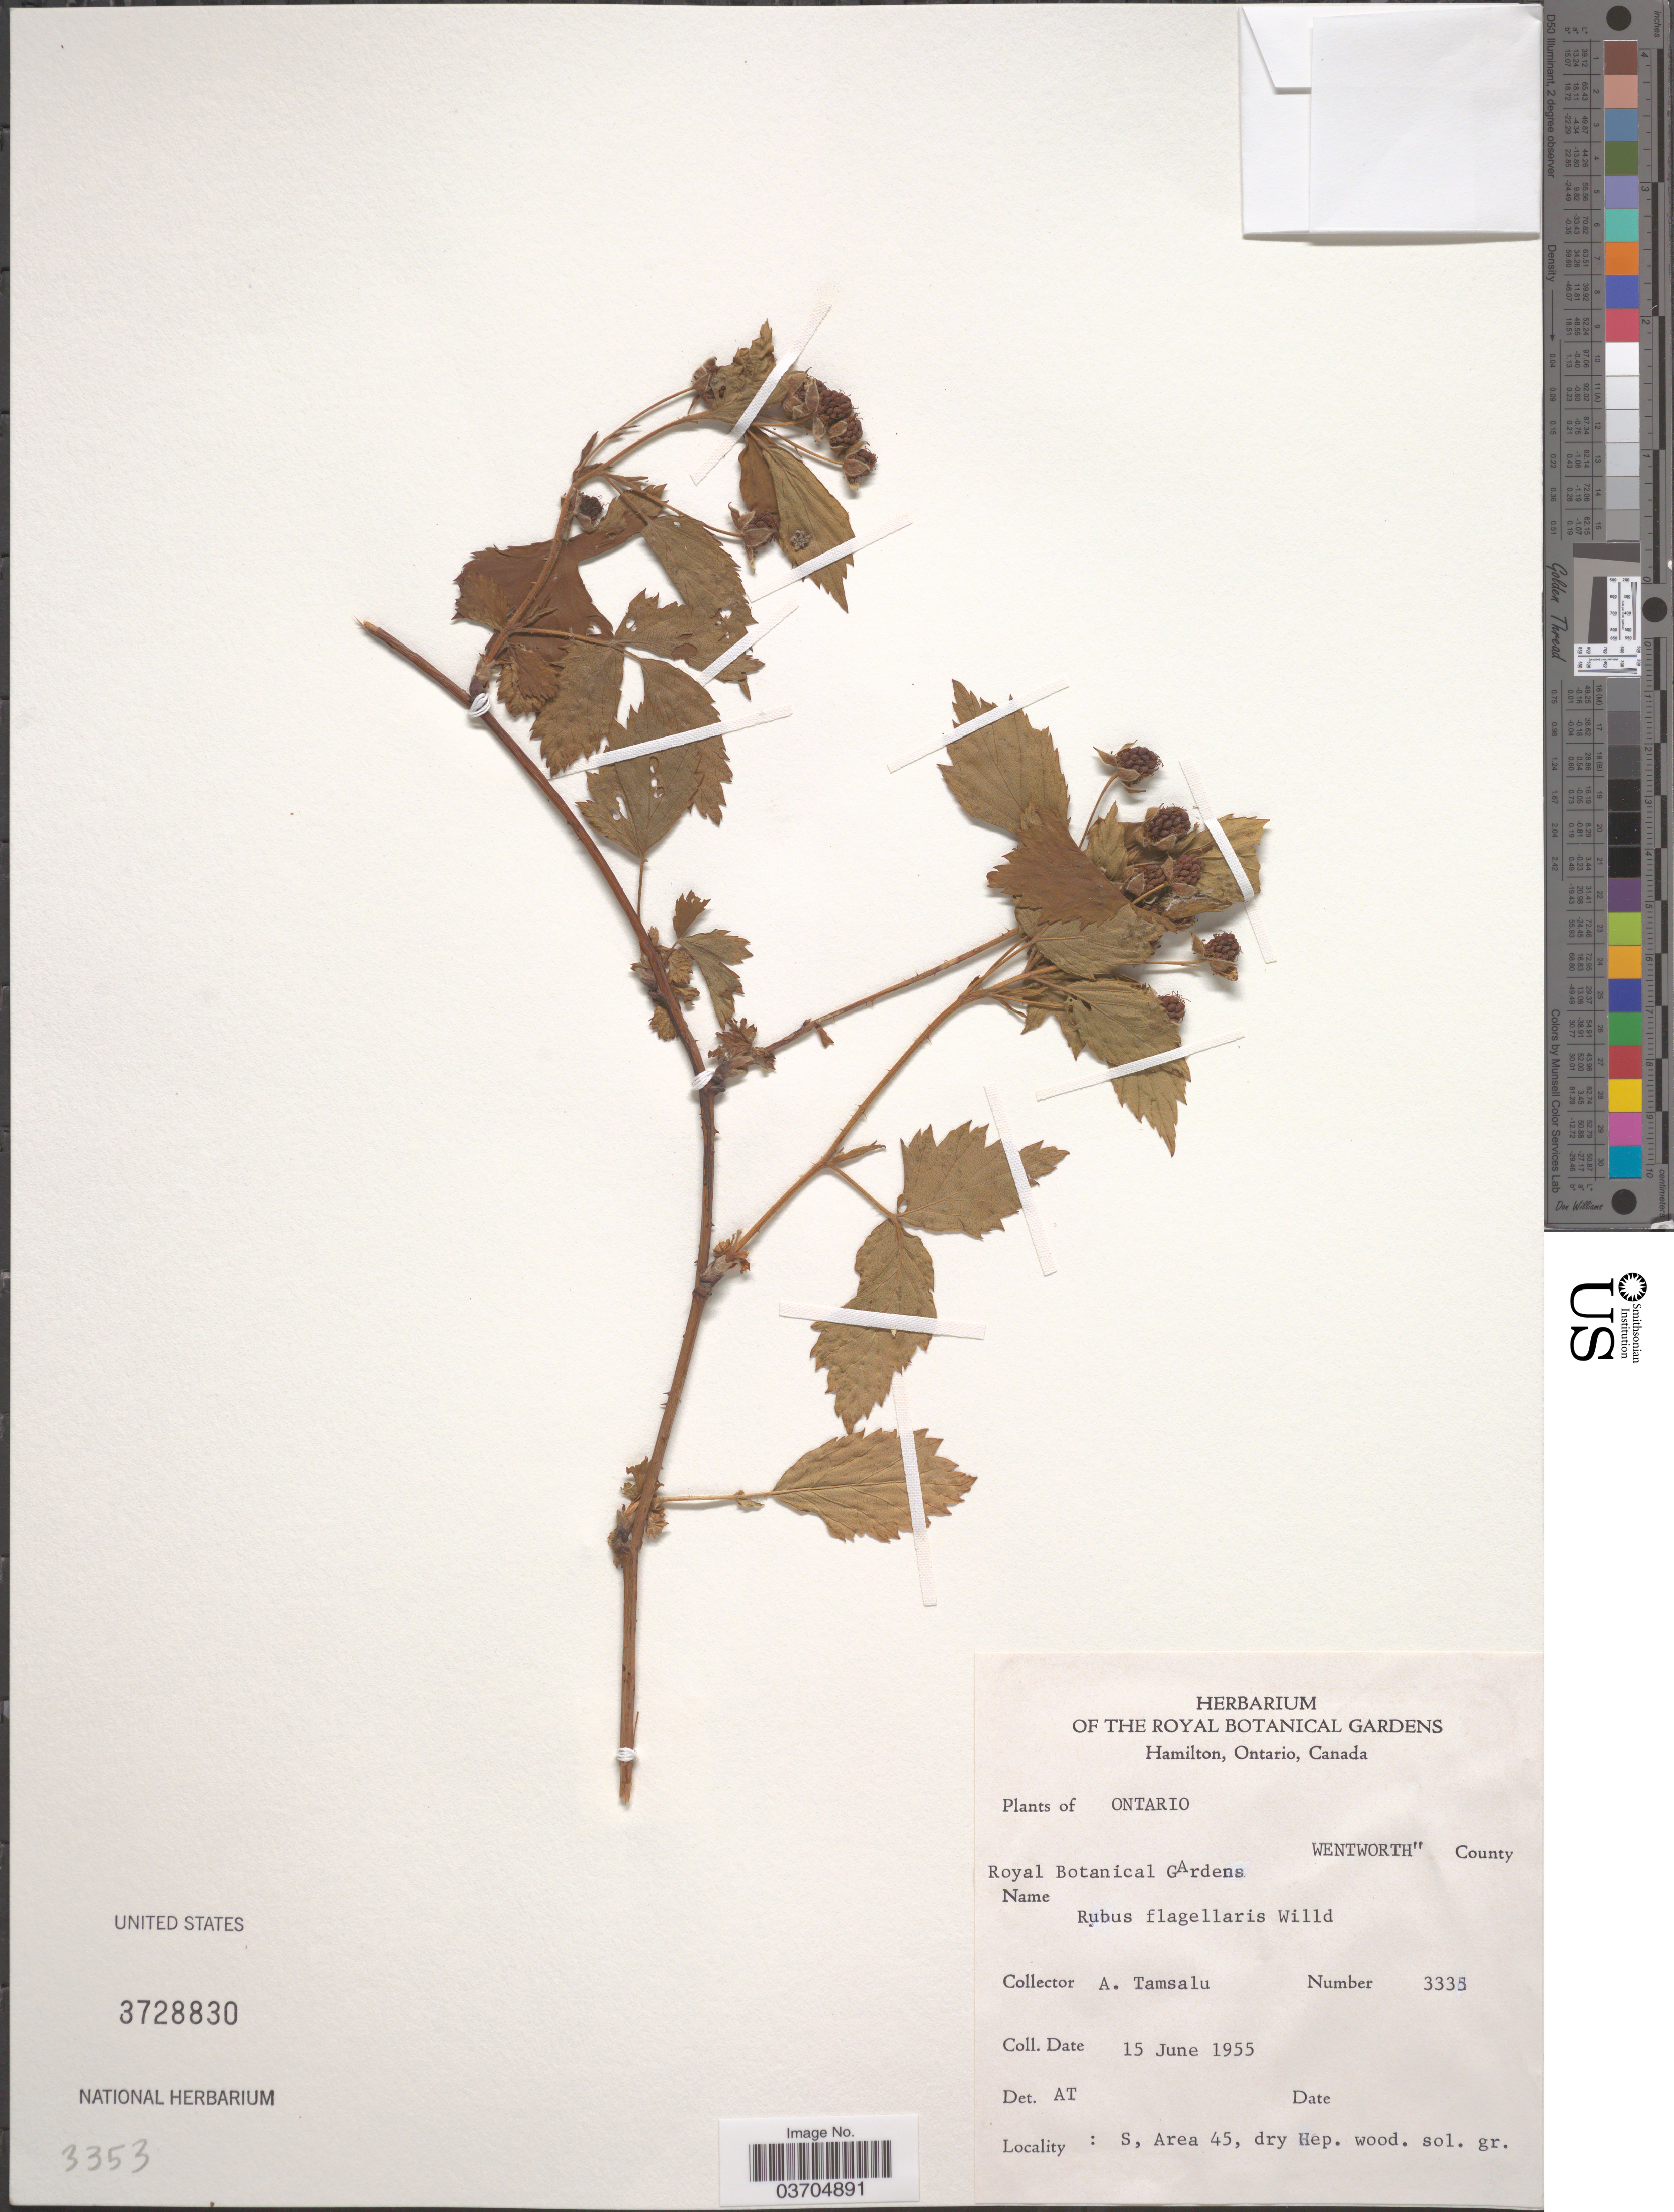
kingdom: Plantae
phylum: Tracheophyta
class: Magnoliopsida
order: Rosales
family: Rosaceae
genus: Rubus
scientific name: Rubus flagellaris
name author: Willd.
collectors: A. Tamsalu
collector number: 3335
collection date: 1955-06-15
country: Canada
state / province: Ontario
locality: Wentworth County. S, Area 45.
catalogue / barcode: US 3728830